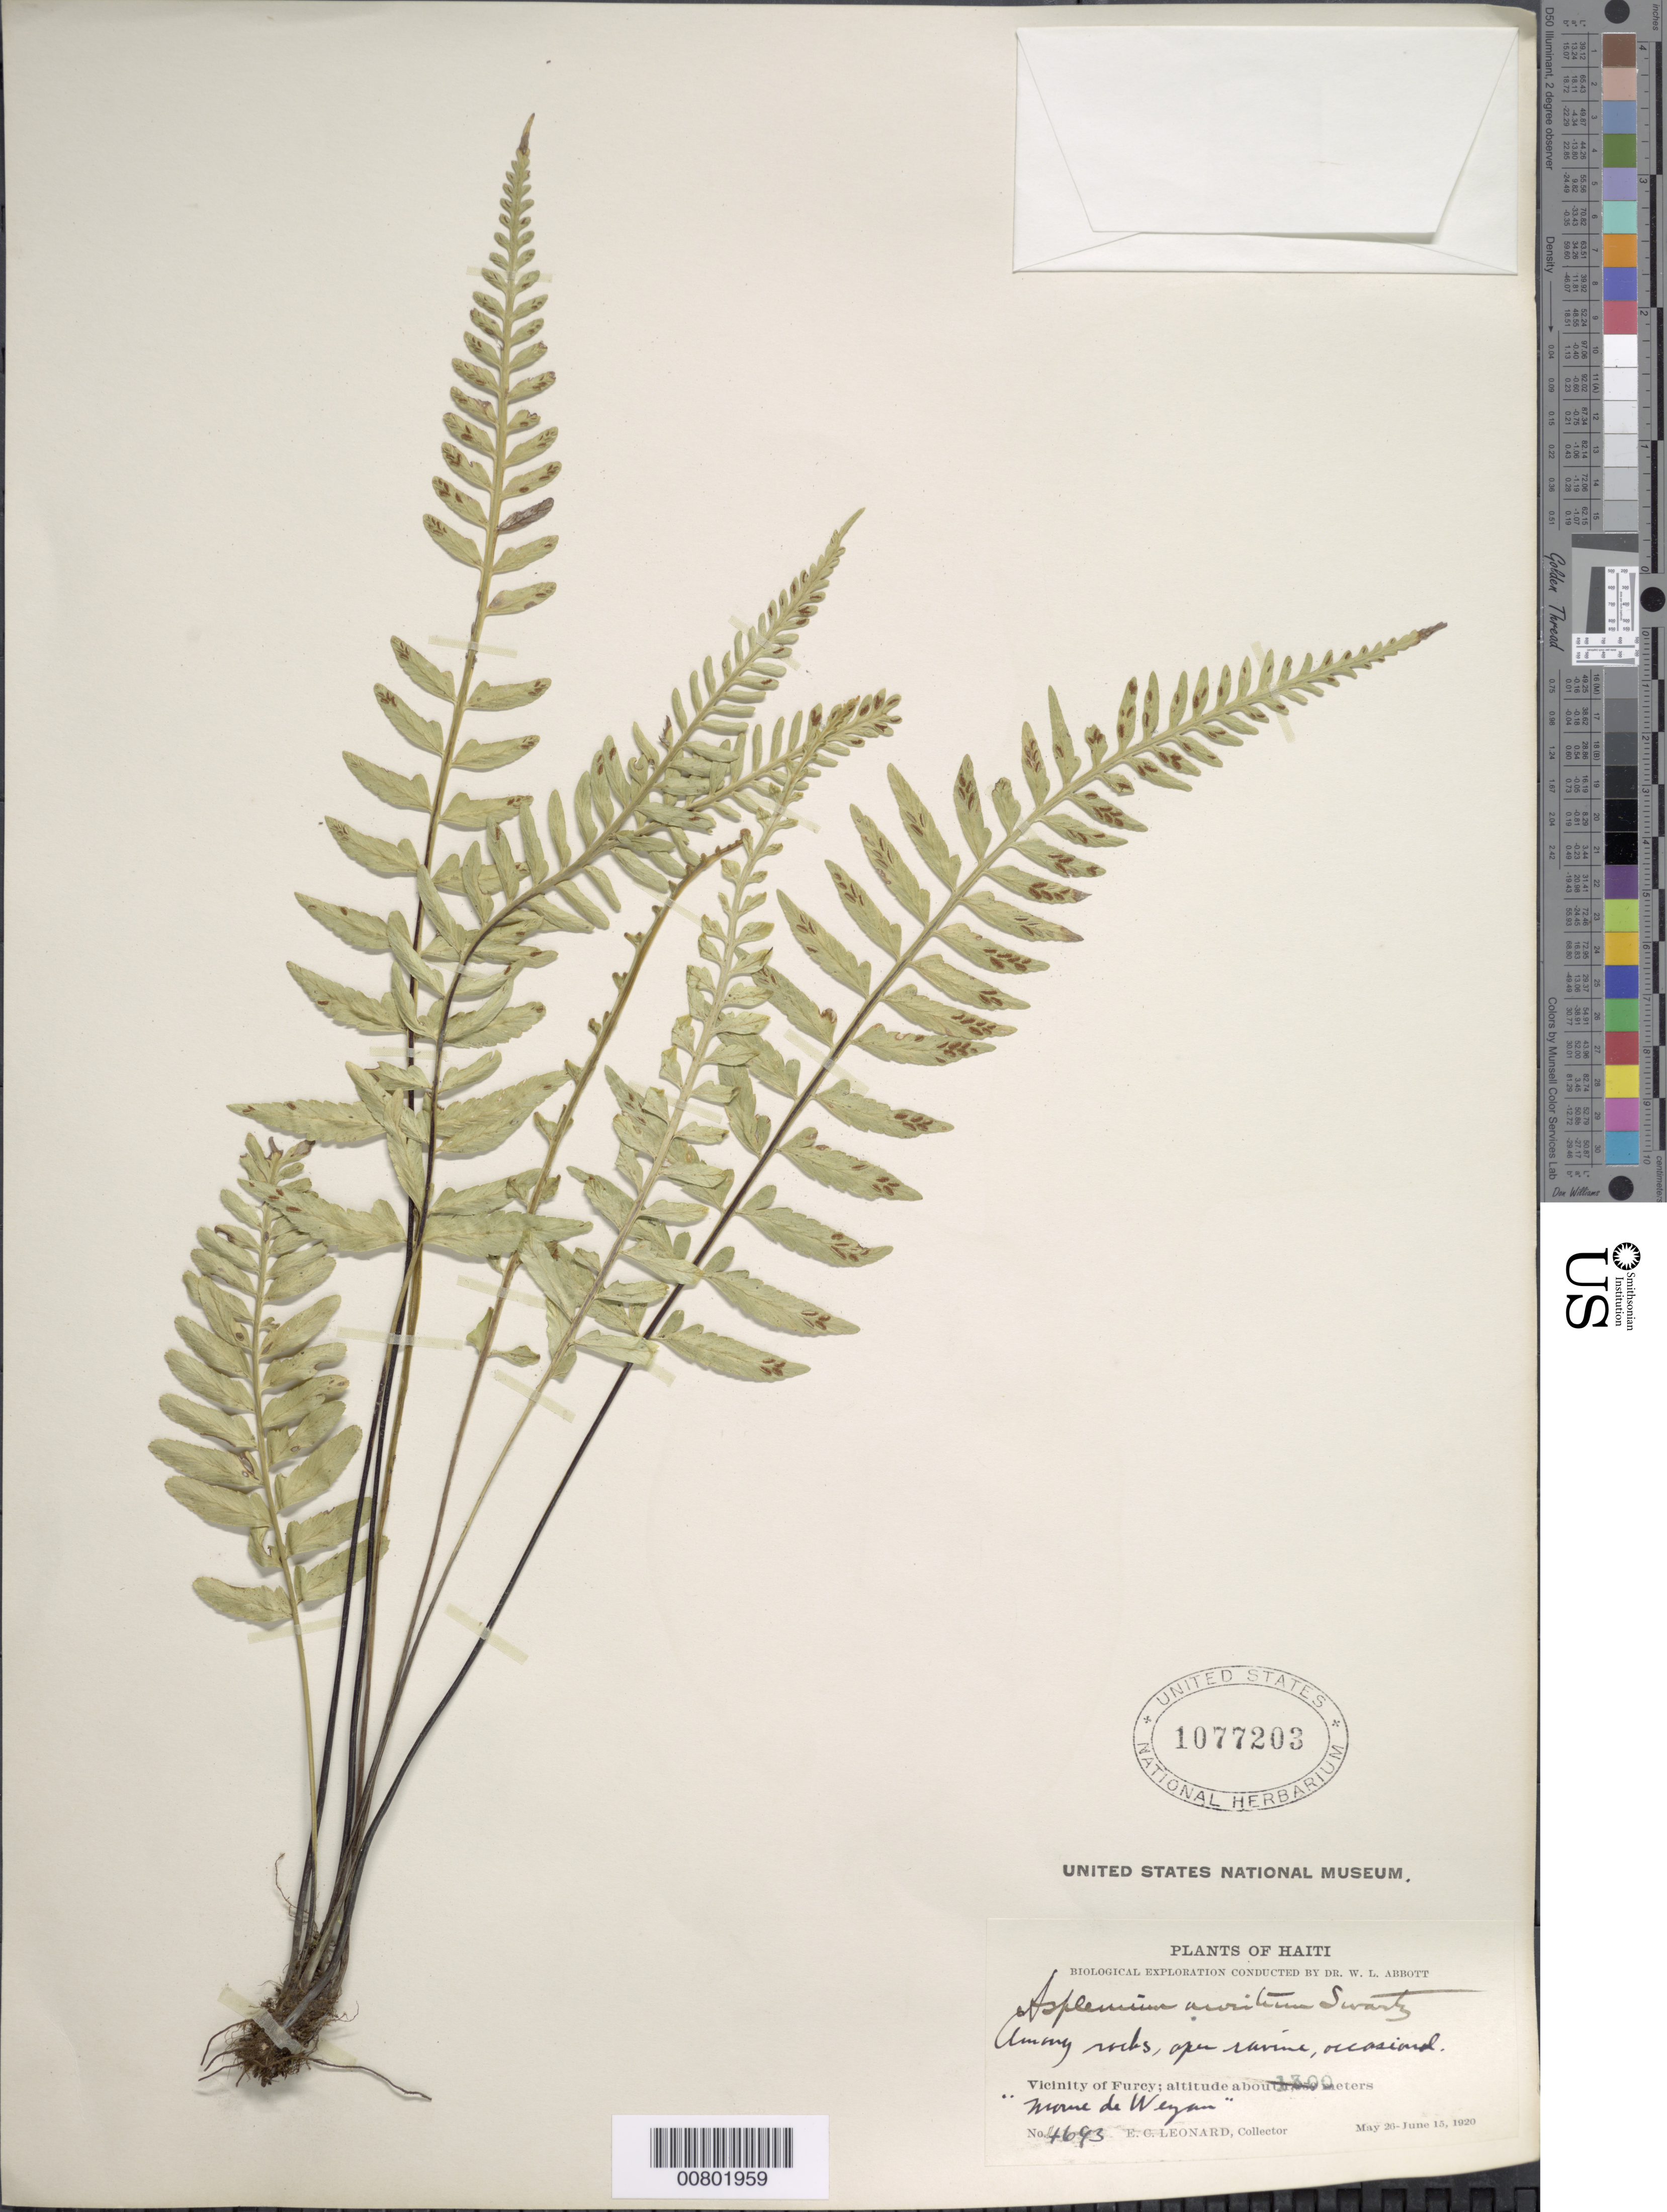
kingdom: Plantae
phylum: Tracheophyta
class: Polypodiopsida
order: Polypodiales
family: Aspleniaceae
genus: Asplenium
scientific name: Asplenium auritum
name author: Sw.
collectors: E. C. Leonard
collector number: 4693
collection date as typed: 26 May 1920 to 15 Jun 1920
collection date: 1920-05-26/1920-06-15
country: Haiti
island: Hispaniola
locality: Furcy vicinity, Morne de Weyan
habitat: Among rocks, open ravine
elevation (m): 1300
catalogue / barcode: US 1077203